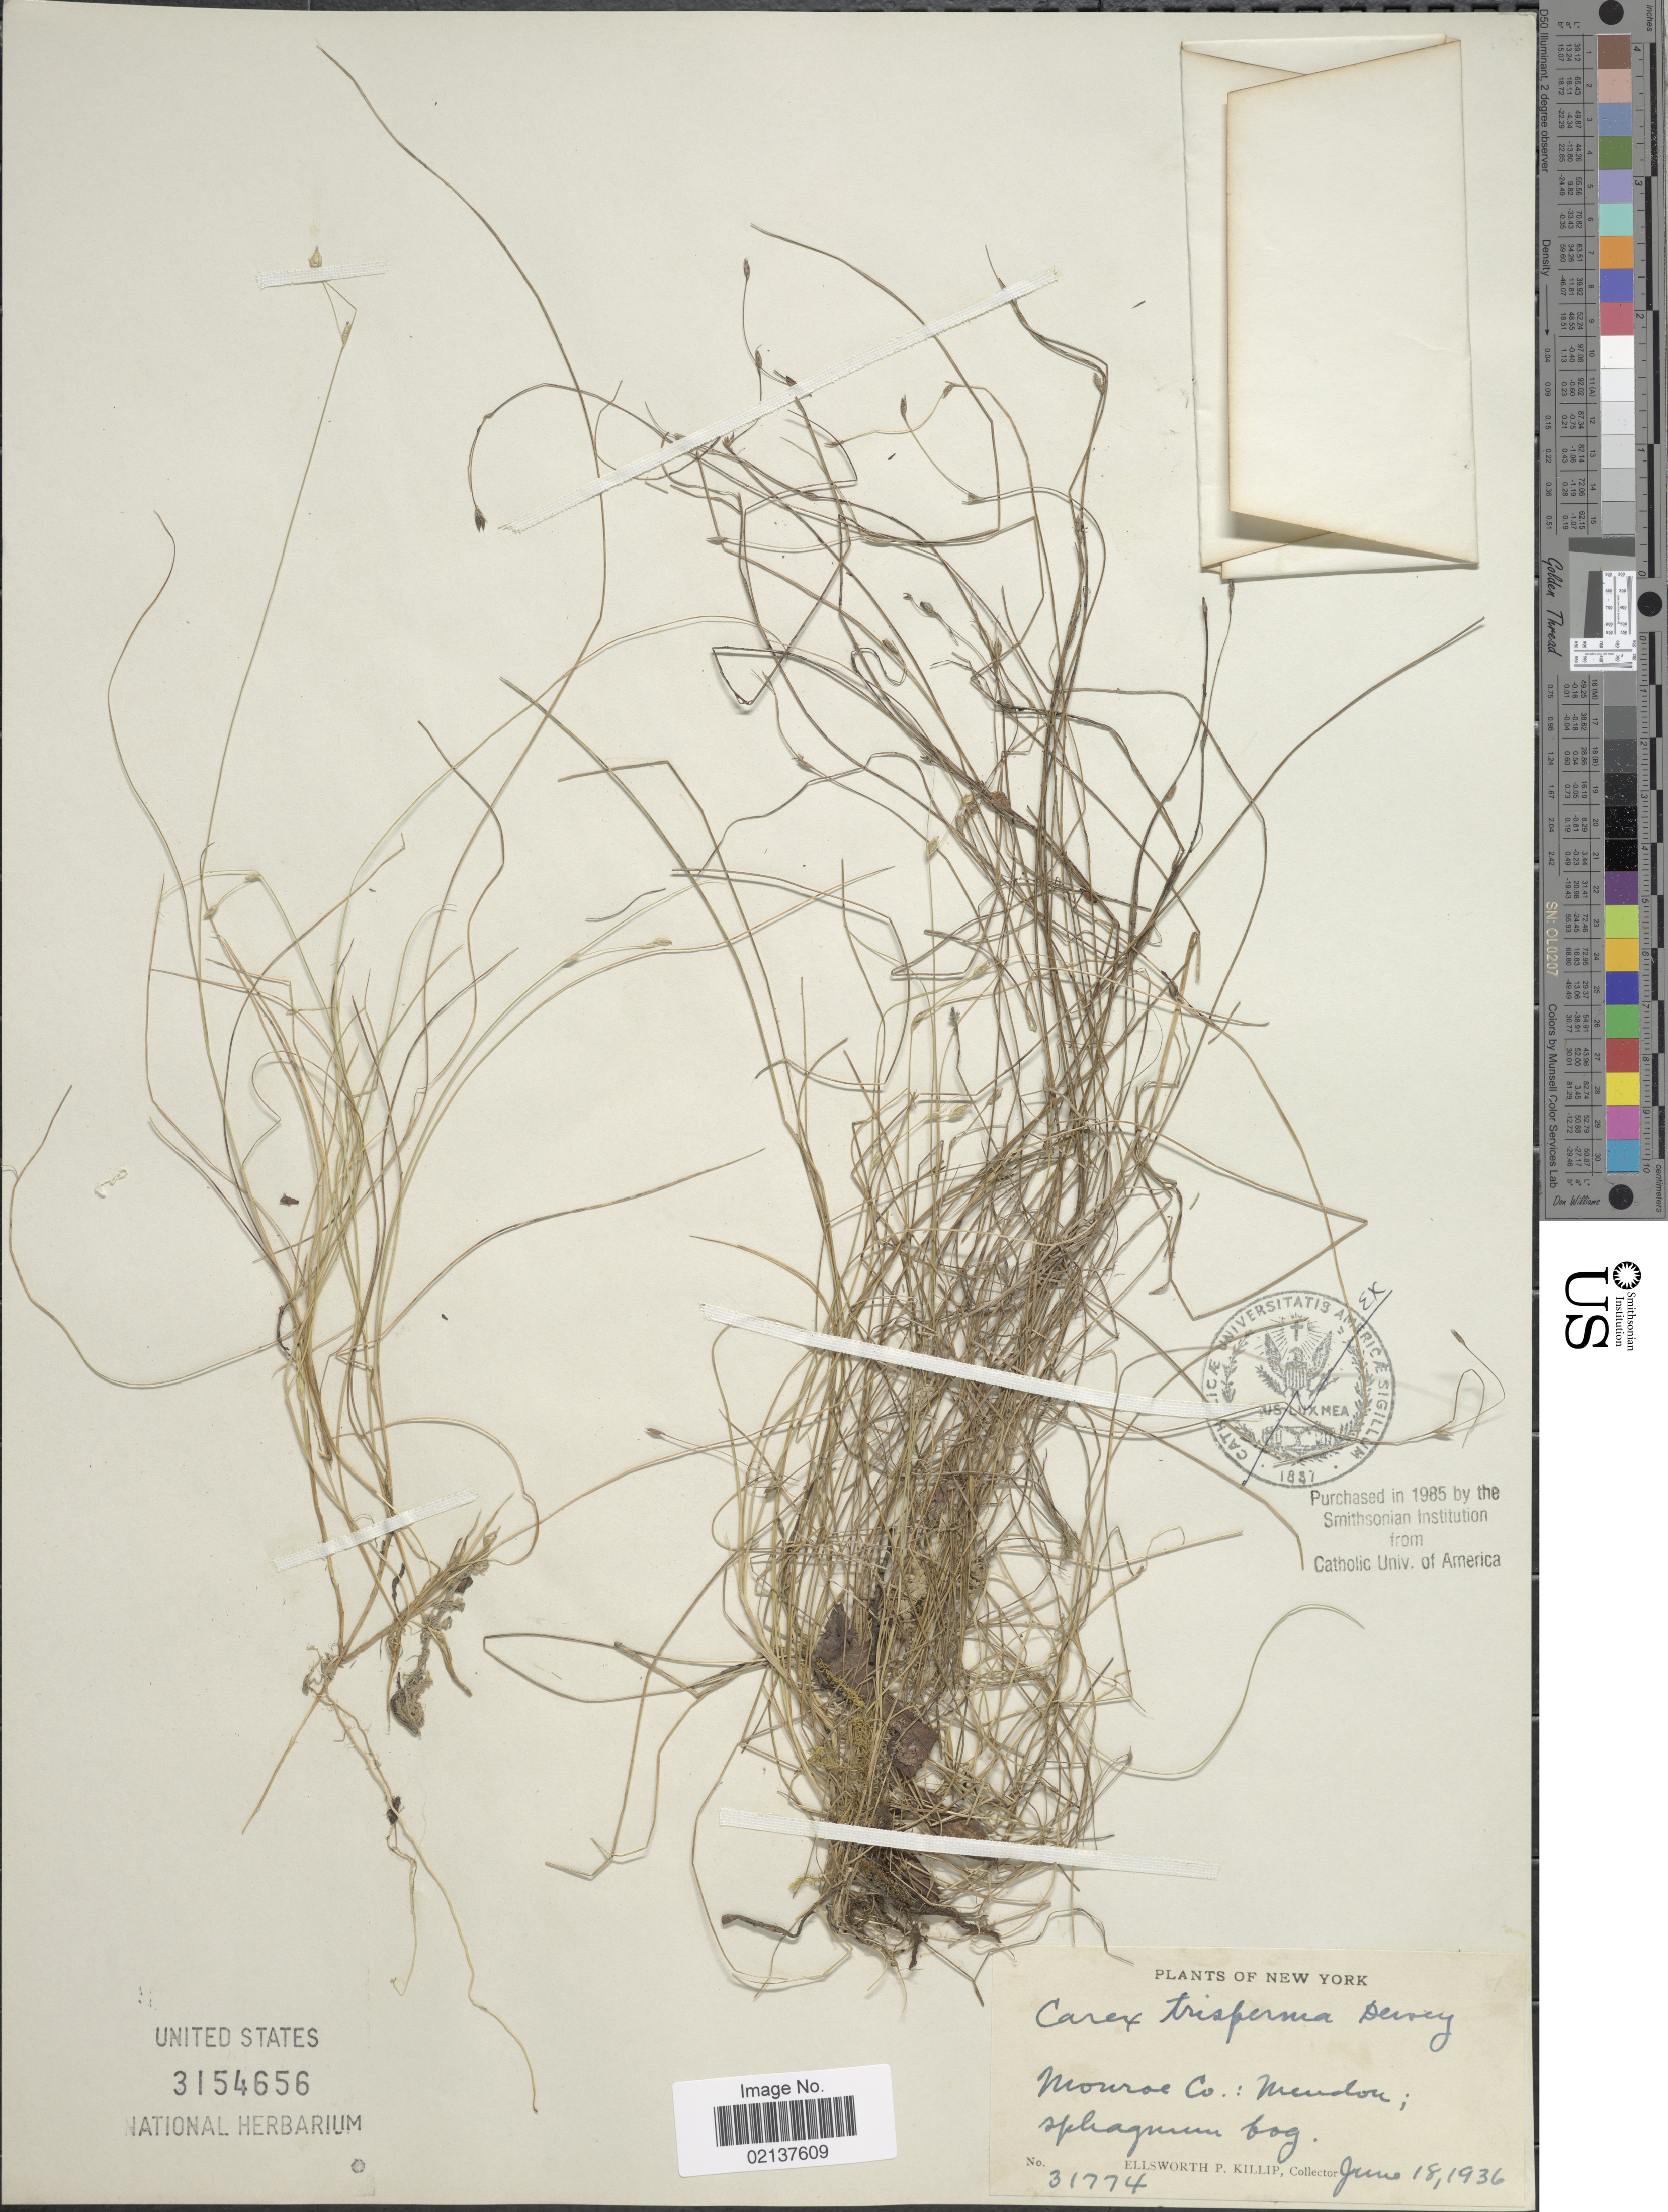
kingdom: Plantae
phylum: Tracheophyta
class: Liliopsida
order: Poales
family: Cyperaceae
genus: Carex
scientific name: Carex trisperma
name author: Dewey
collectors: E. P. Killip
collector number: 31774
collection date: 1936-06-18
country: United States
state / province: New York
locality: Monroe Co, Mendon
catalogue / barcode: US 3154656